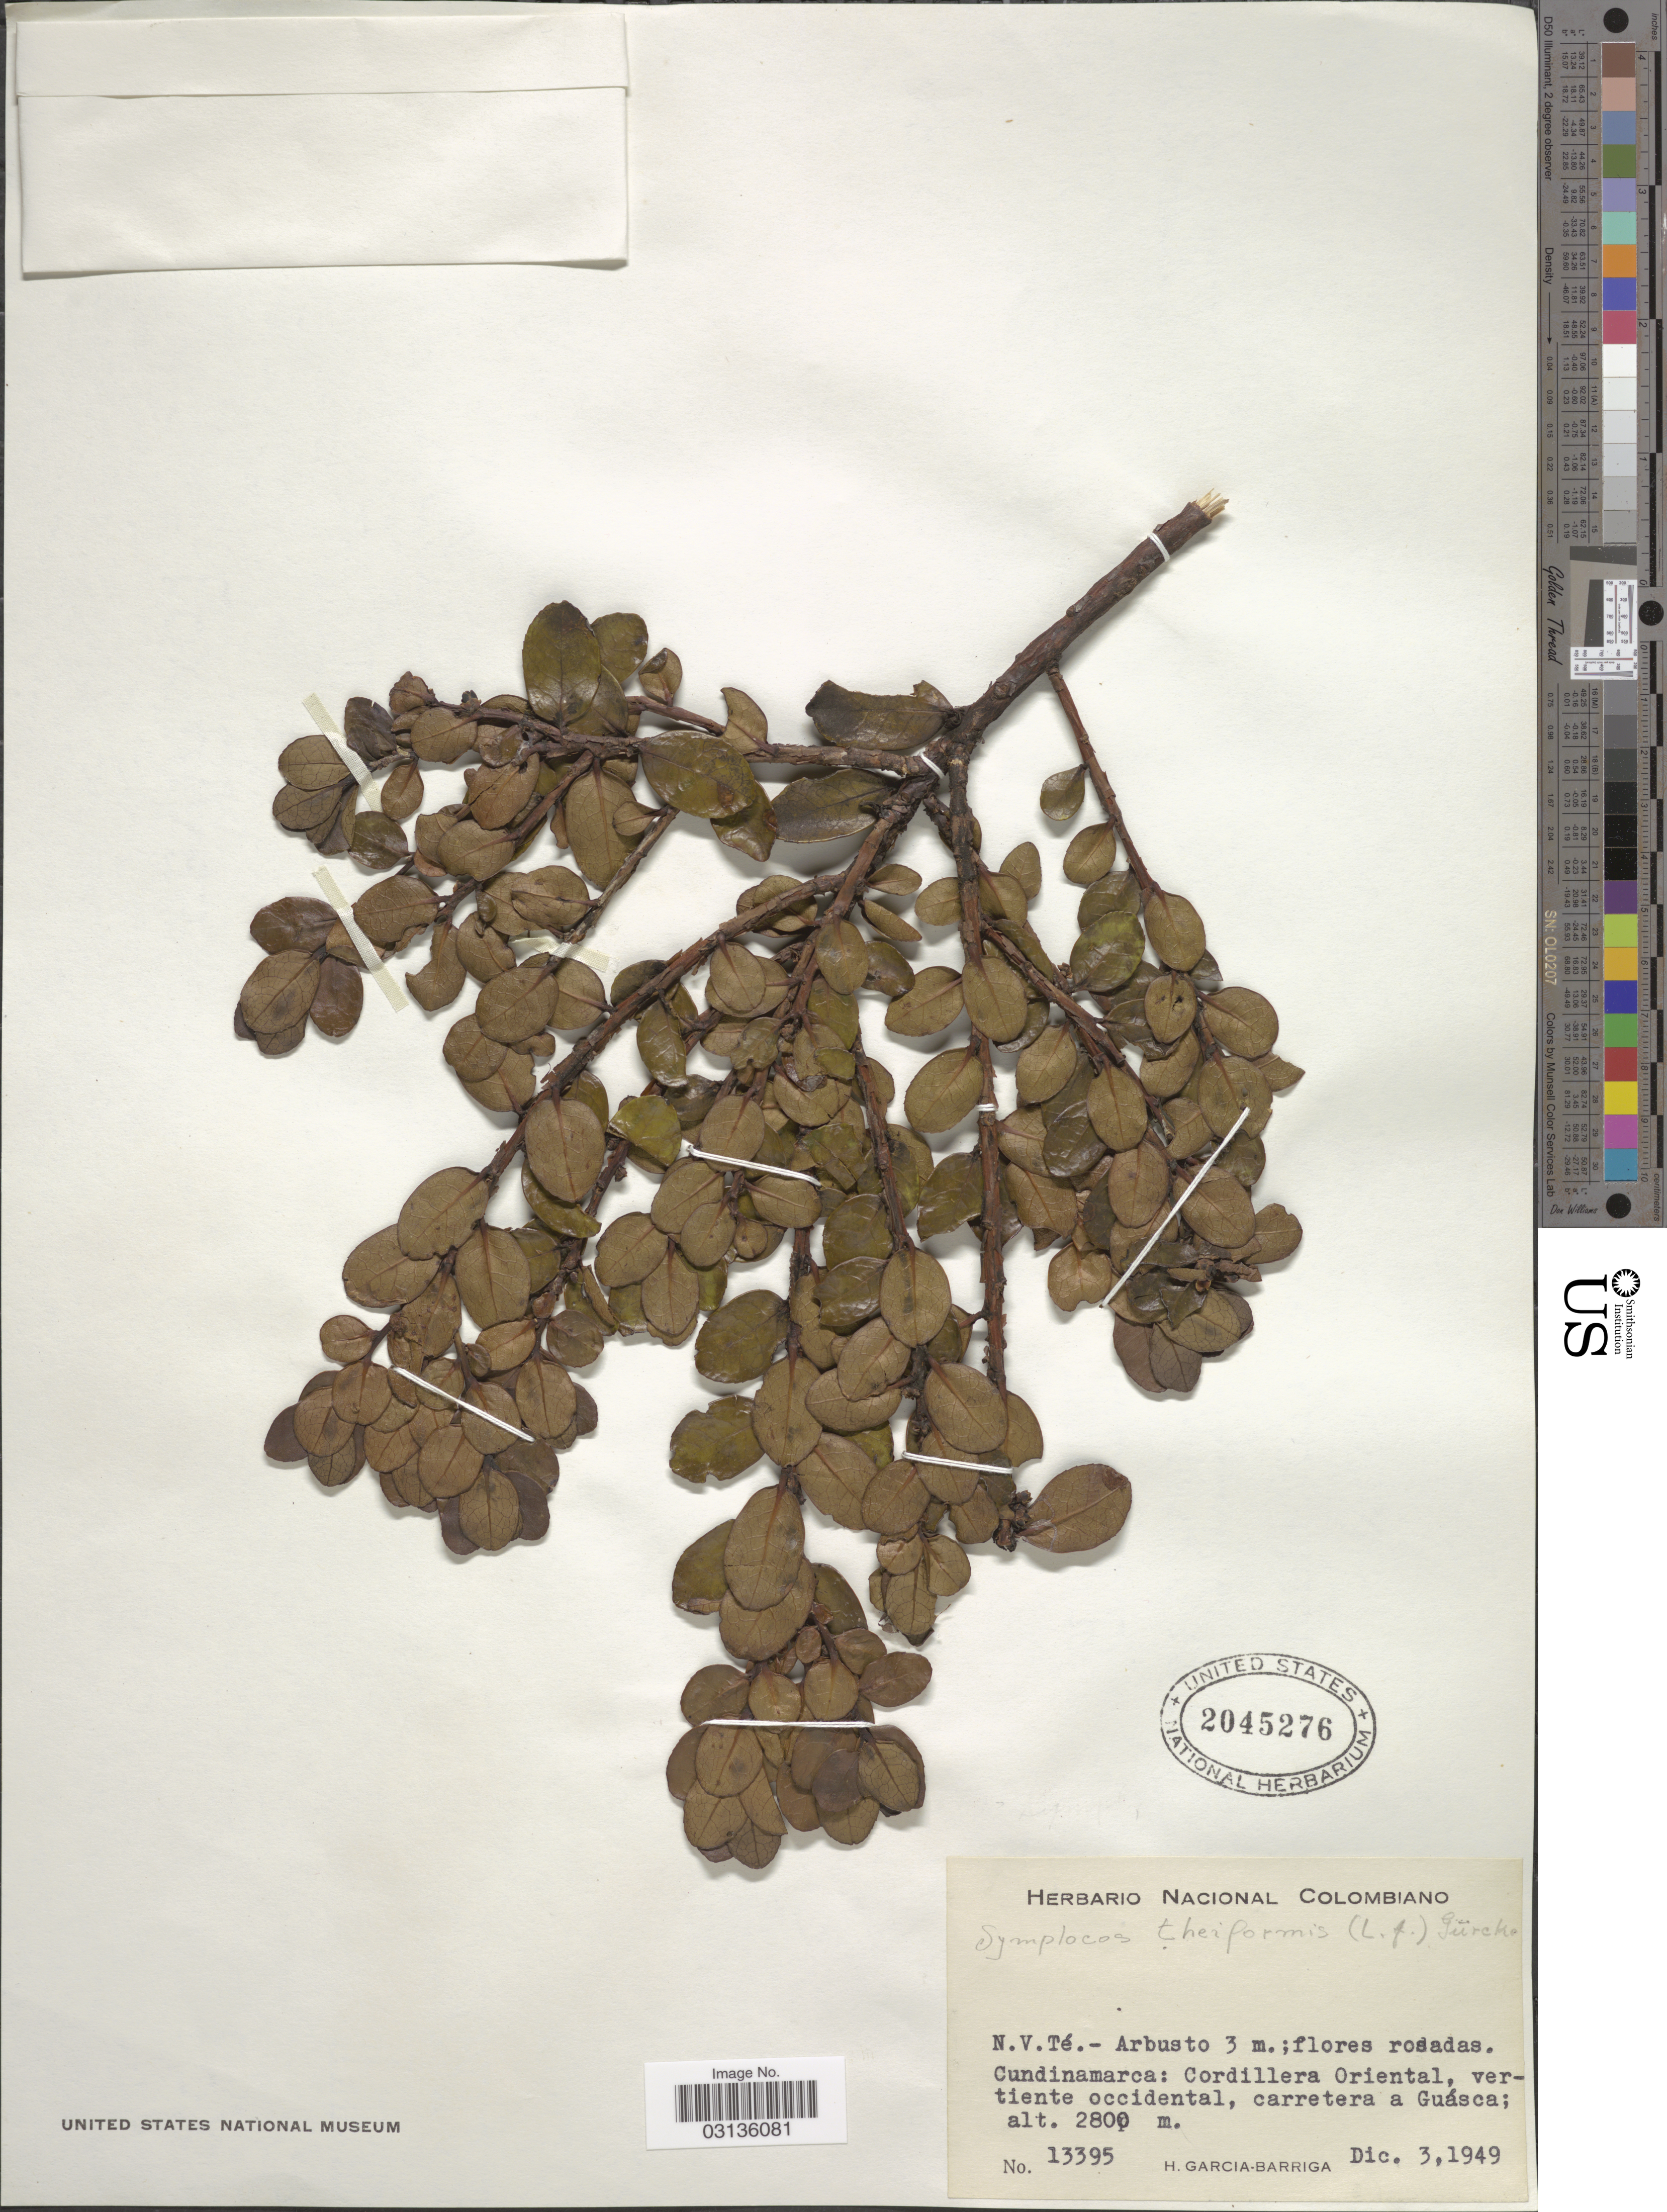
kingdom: Plantae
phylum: Tracheophyta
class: Magnoliopsida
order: Ericales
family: Symplocaceae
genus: Symplocos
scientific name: Symplocos theiformis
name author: (L. f.) Oken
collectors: H. García Barriga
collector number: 13395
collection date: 1949-12-03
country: Colombia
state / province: Cundinamarca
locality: Cordillera Oriental, vertiente occidental, carretera a Guásca.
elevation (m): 2800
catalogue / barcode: US 2045276